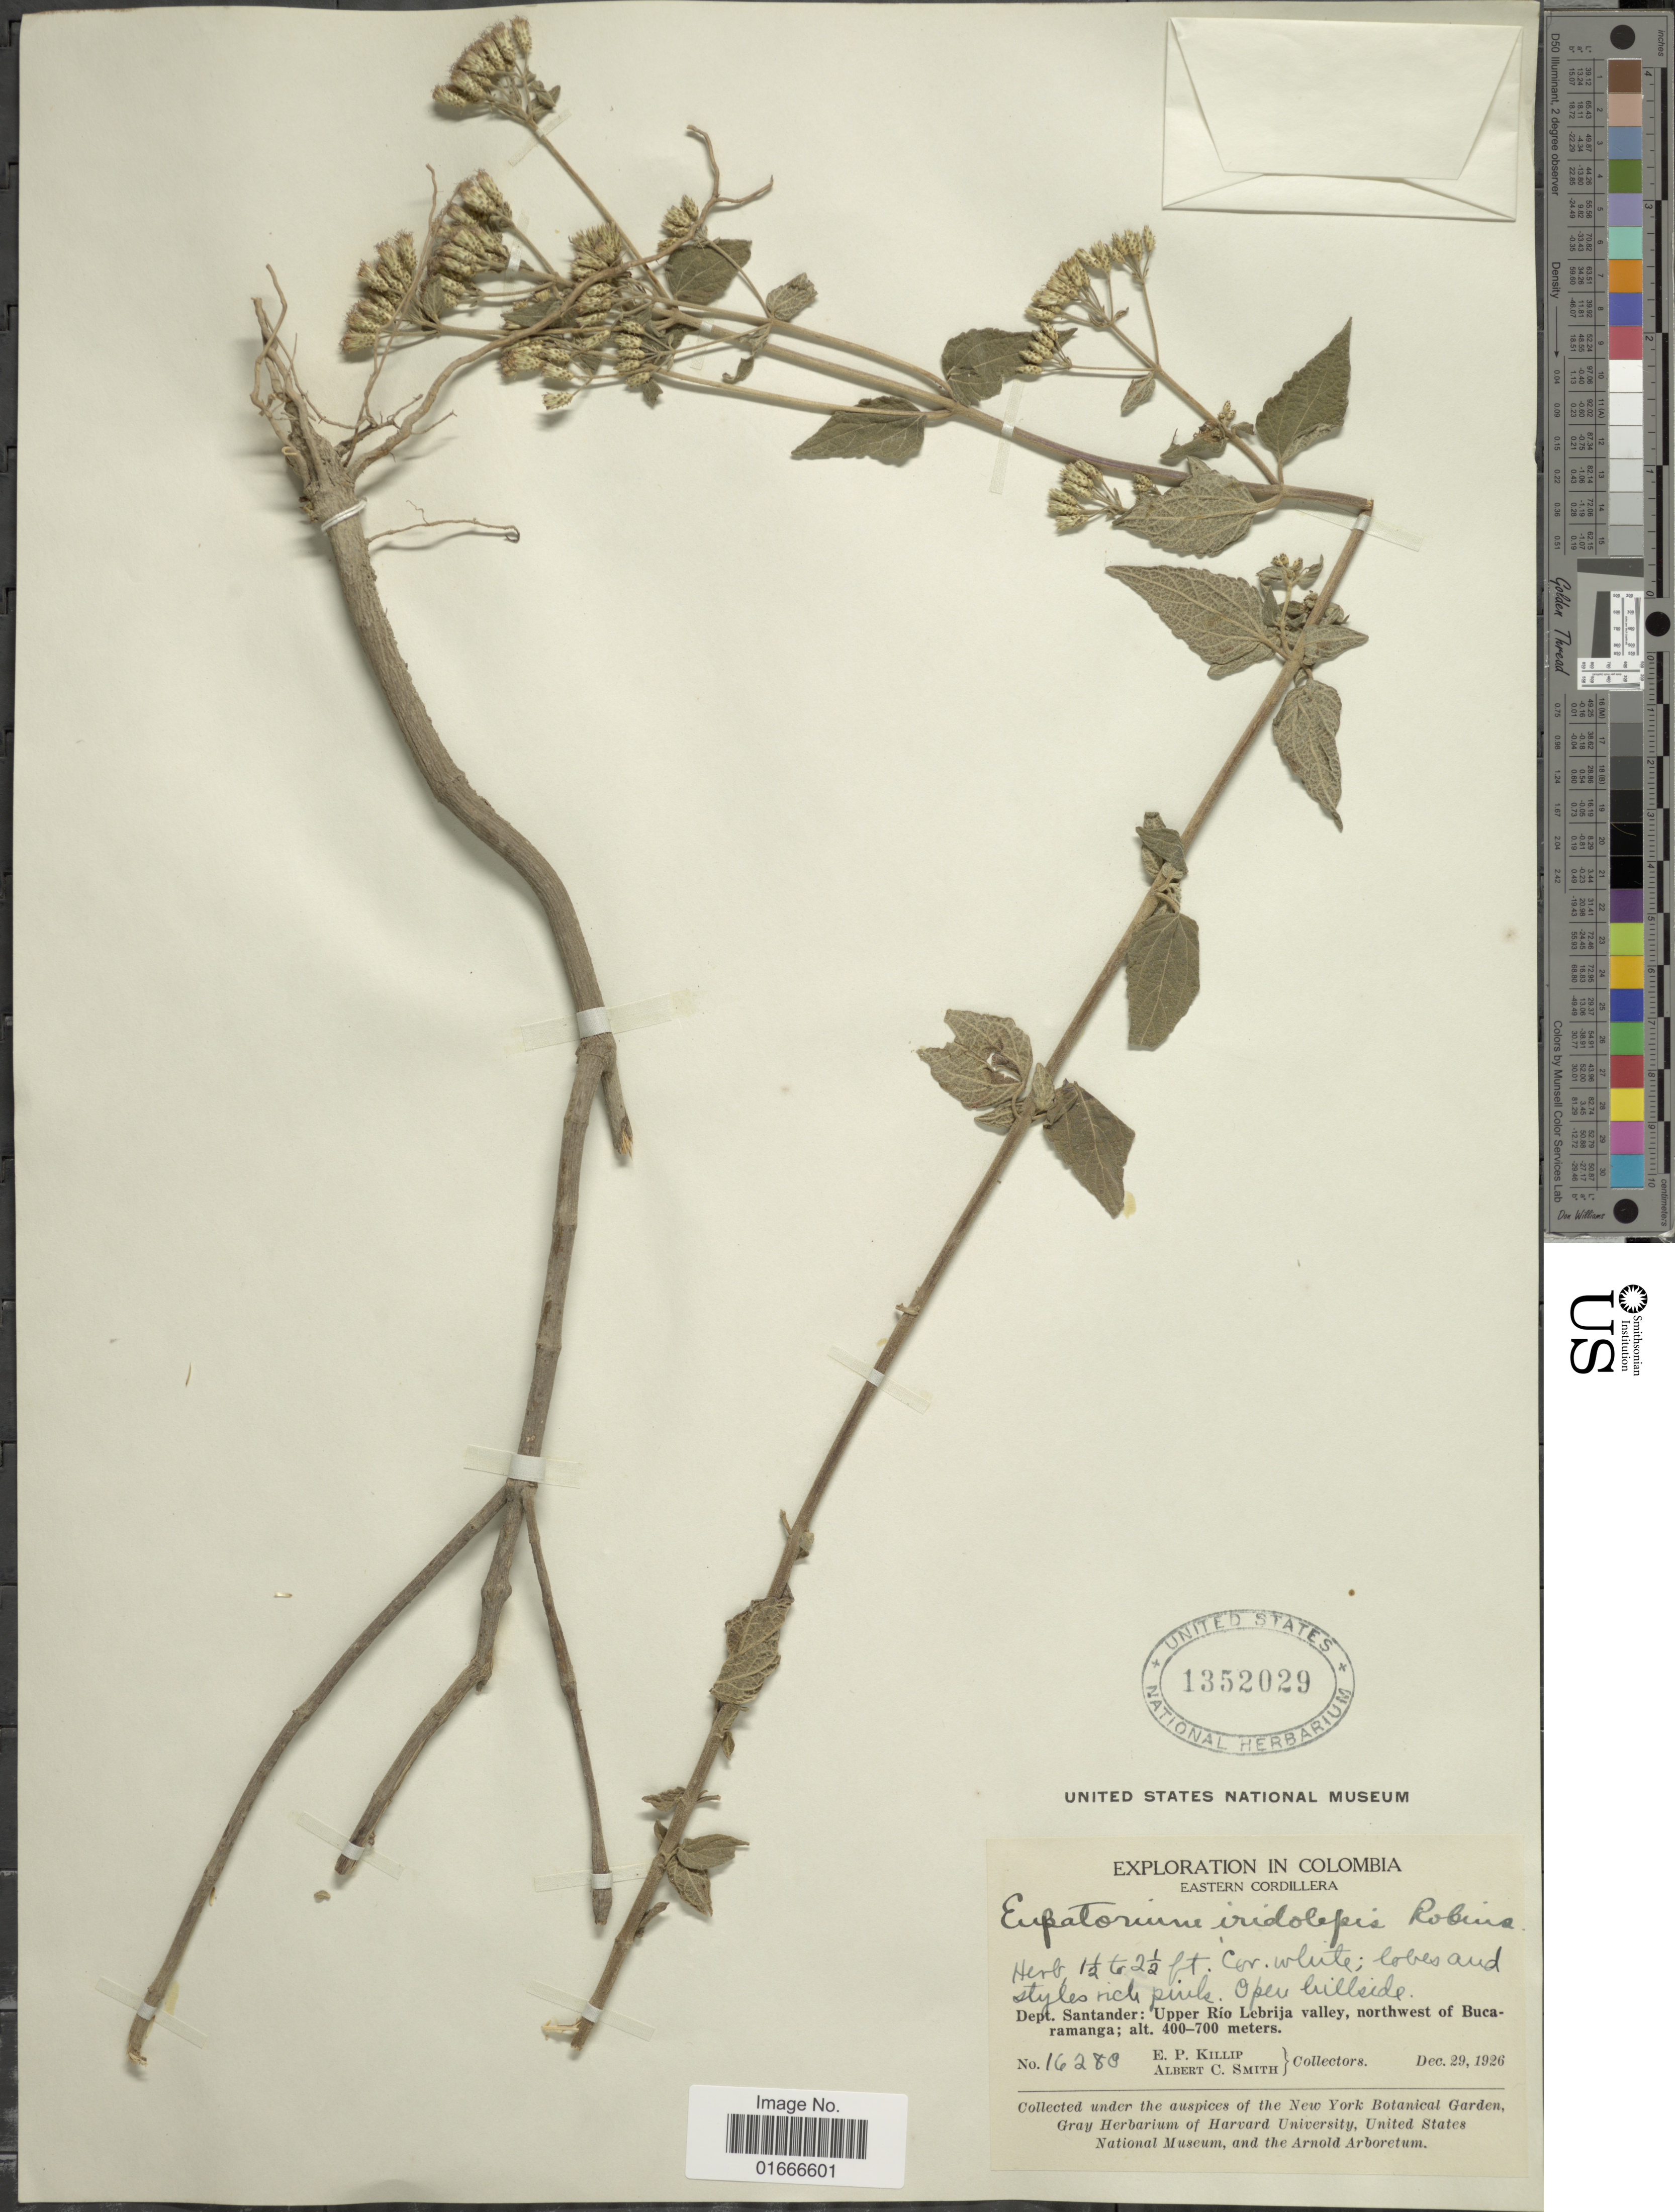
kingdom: Plantae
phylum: Tracheophyta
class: Magnoliopsida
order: Asterales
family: Asteraceae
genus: Chromolaena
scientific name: Chromolaena iridolepis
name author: (B.L. Rob.) R.M. King & H. Rob.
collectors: E. P. Killip & A. C. Smith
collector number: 16280*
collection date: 1926-12-29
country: Colombia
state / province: Santander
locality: Upper Rio Lebrija valley,northwest of Bucaramanga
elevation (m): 400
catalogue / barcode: US 1352029